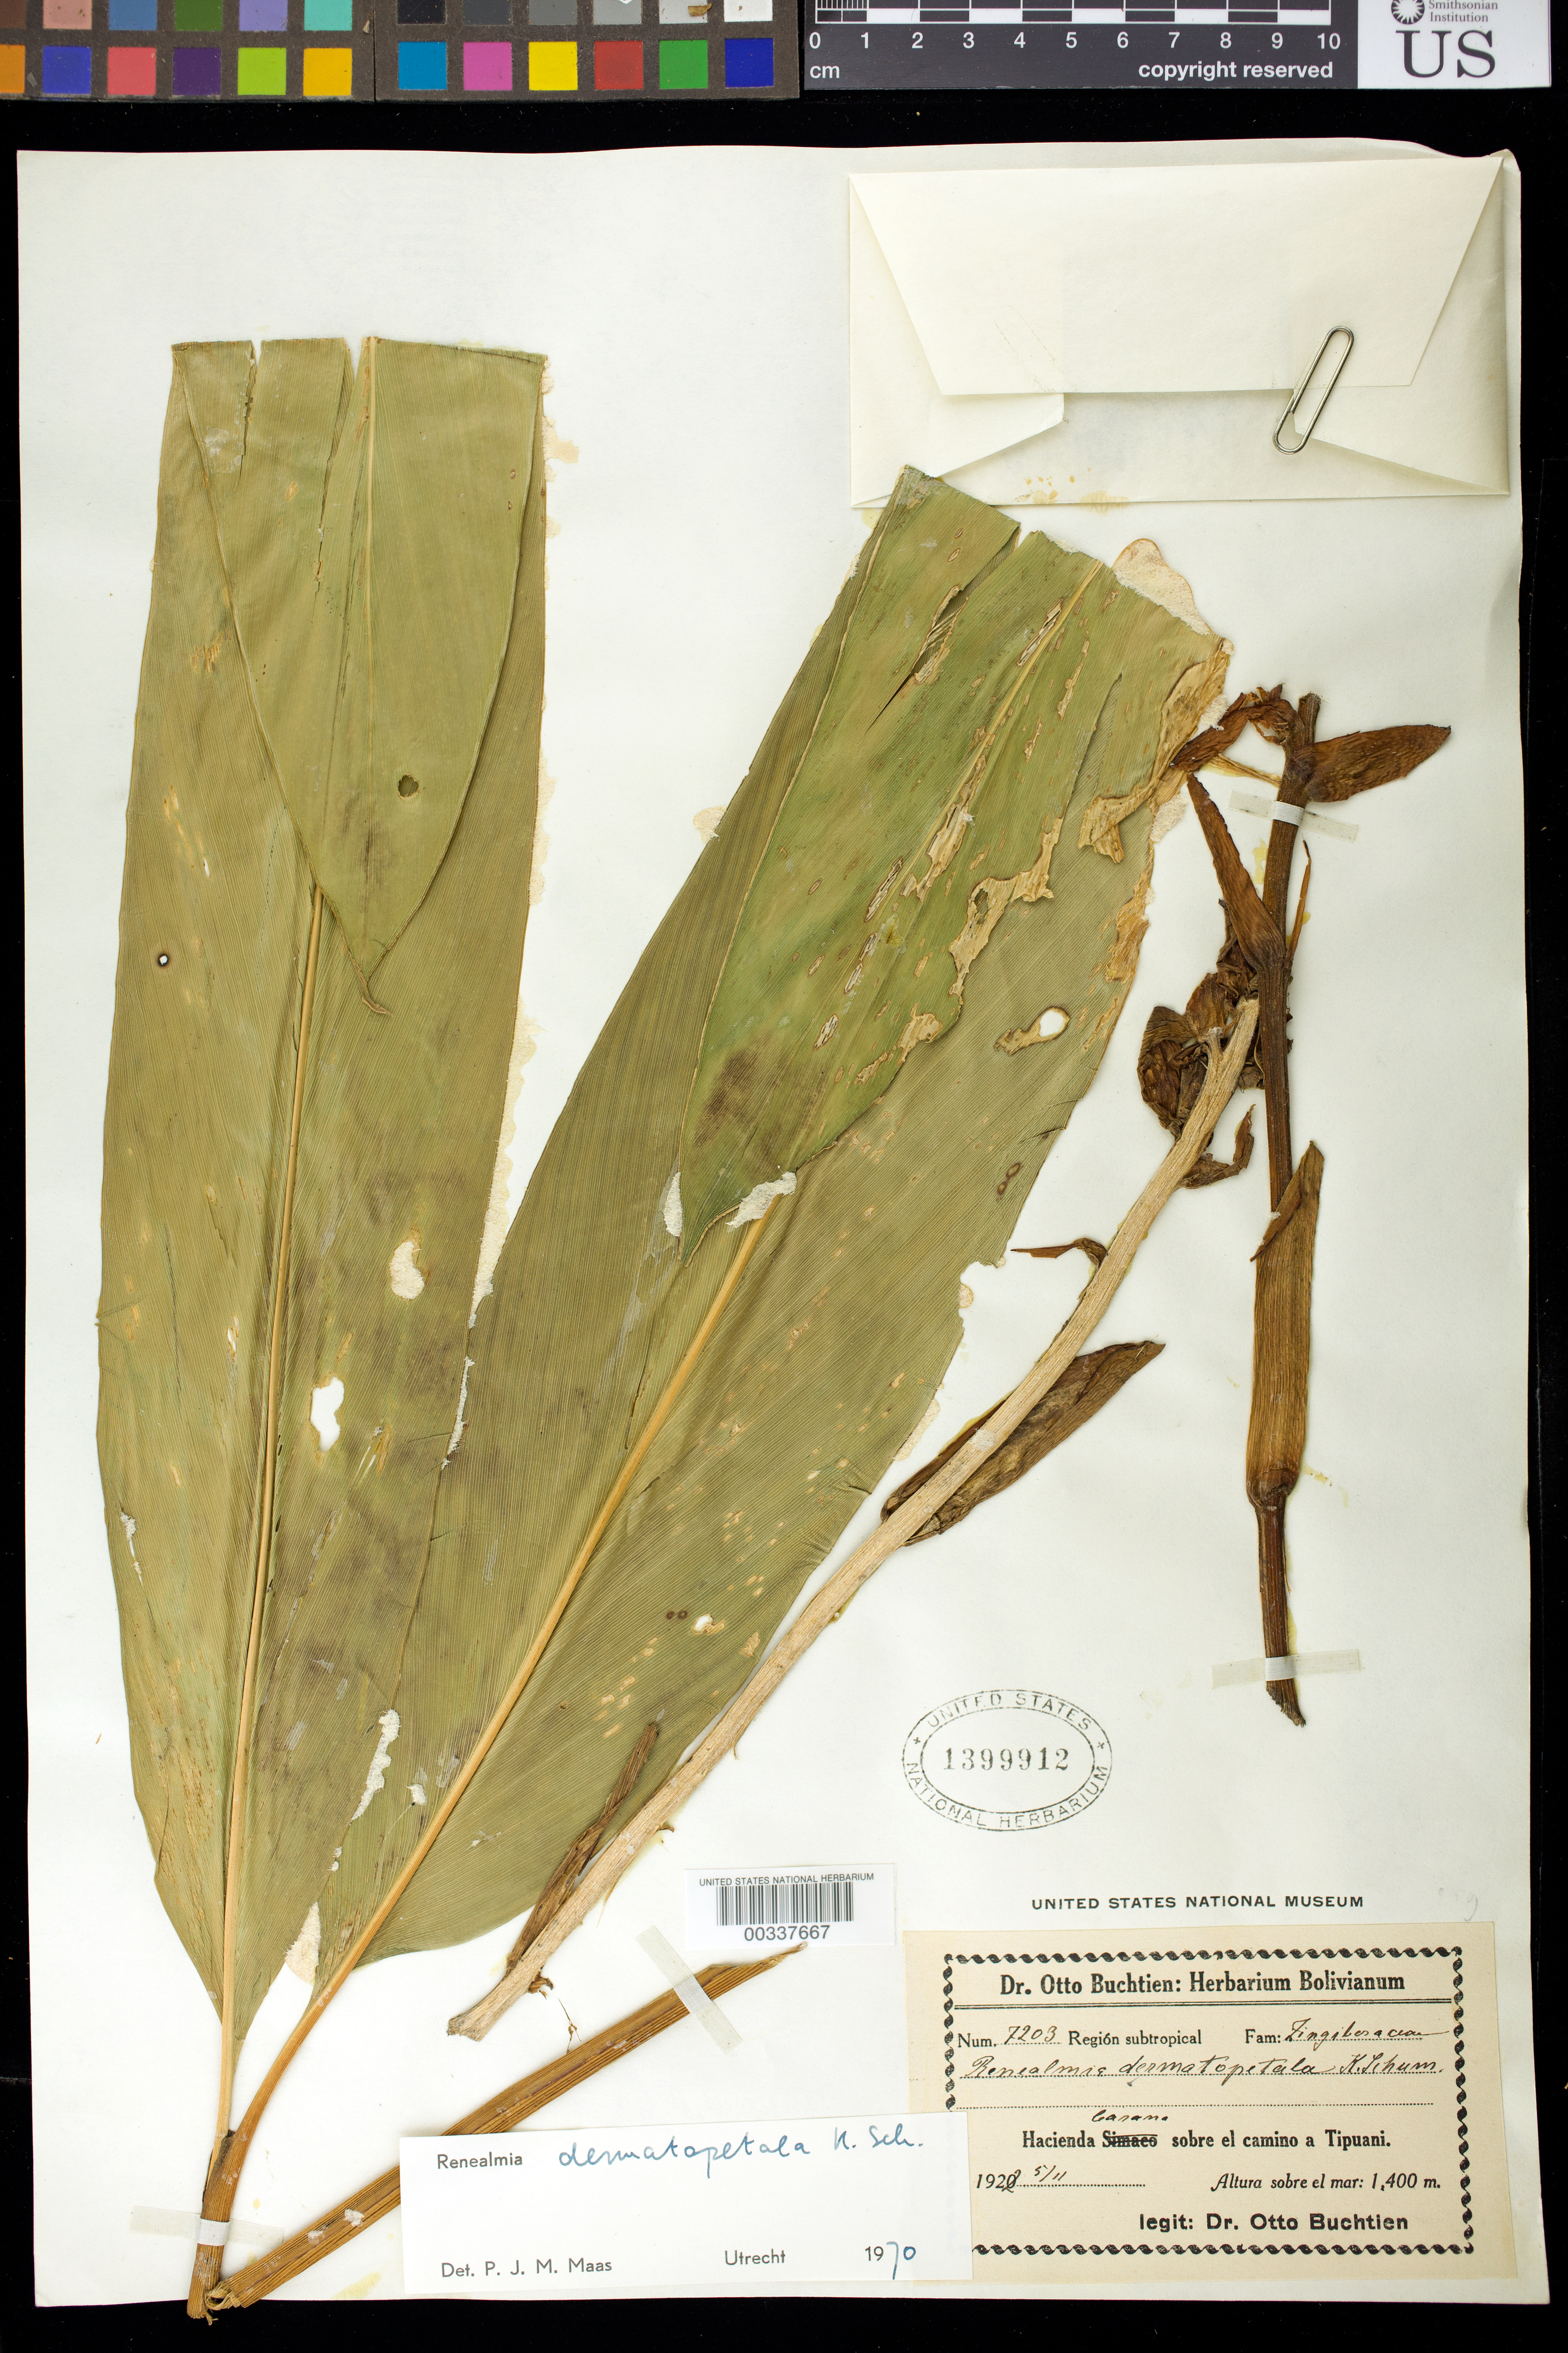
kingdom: Plantae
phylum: Tracheophyta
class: Liliopsida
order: Zingiberales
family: Zingiberaceae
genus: Renealmia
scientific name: Renealmia dermatopetala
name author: K. Schum.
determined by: Maas, Paul J. M.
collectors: O. Buchtien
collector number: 7203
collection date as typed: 11 May 1922 or 05 Nov 1922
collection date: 1922-05-11 or 1922-11-05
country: Bolivia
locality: Hacienda Canana sobre El Camino a Tipuani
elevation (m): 1400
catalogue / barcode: US 1399912